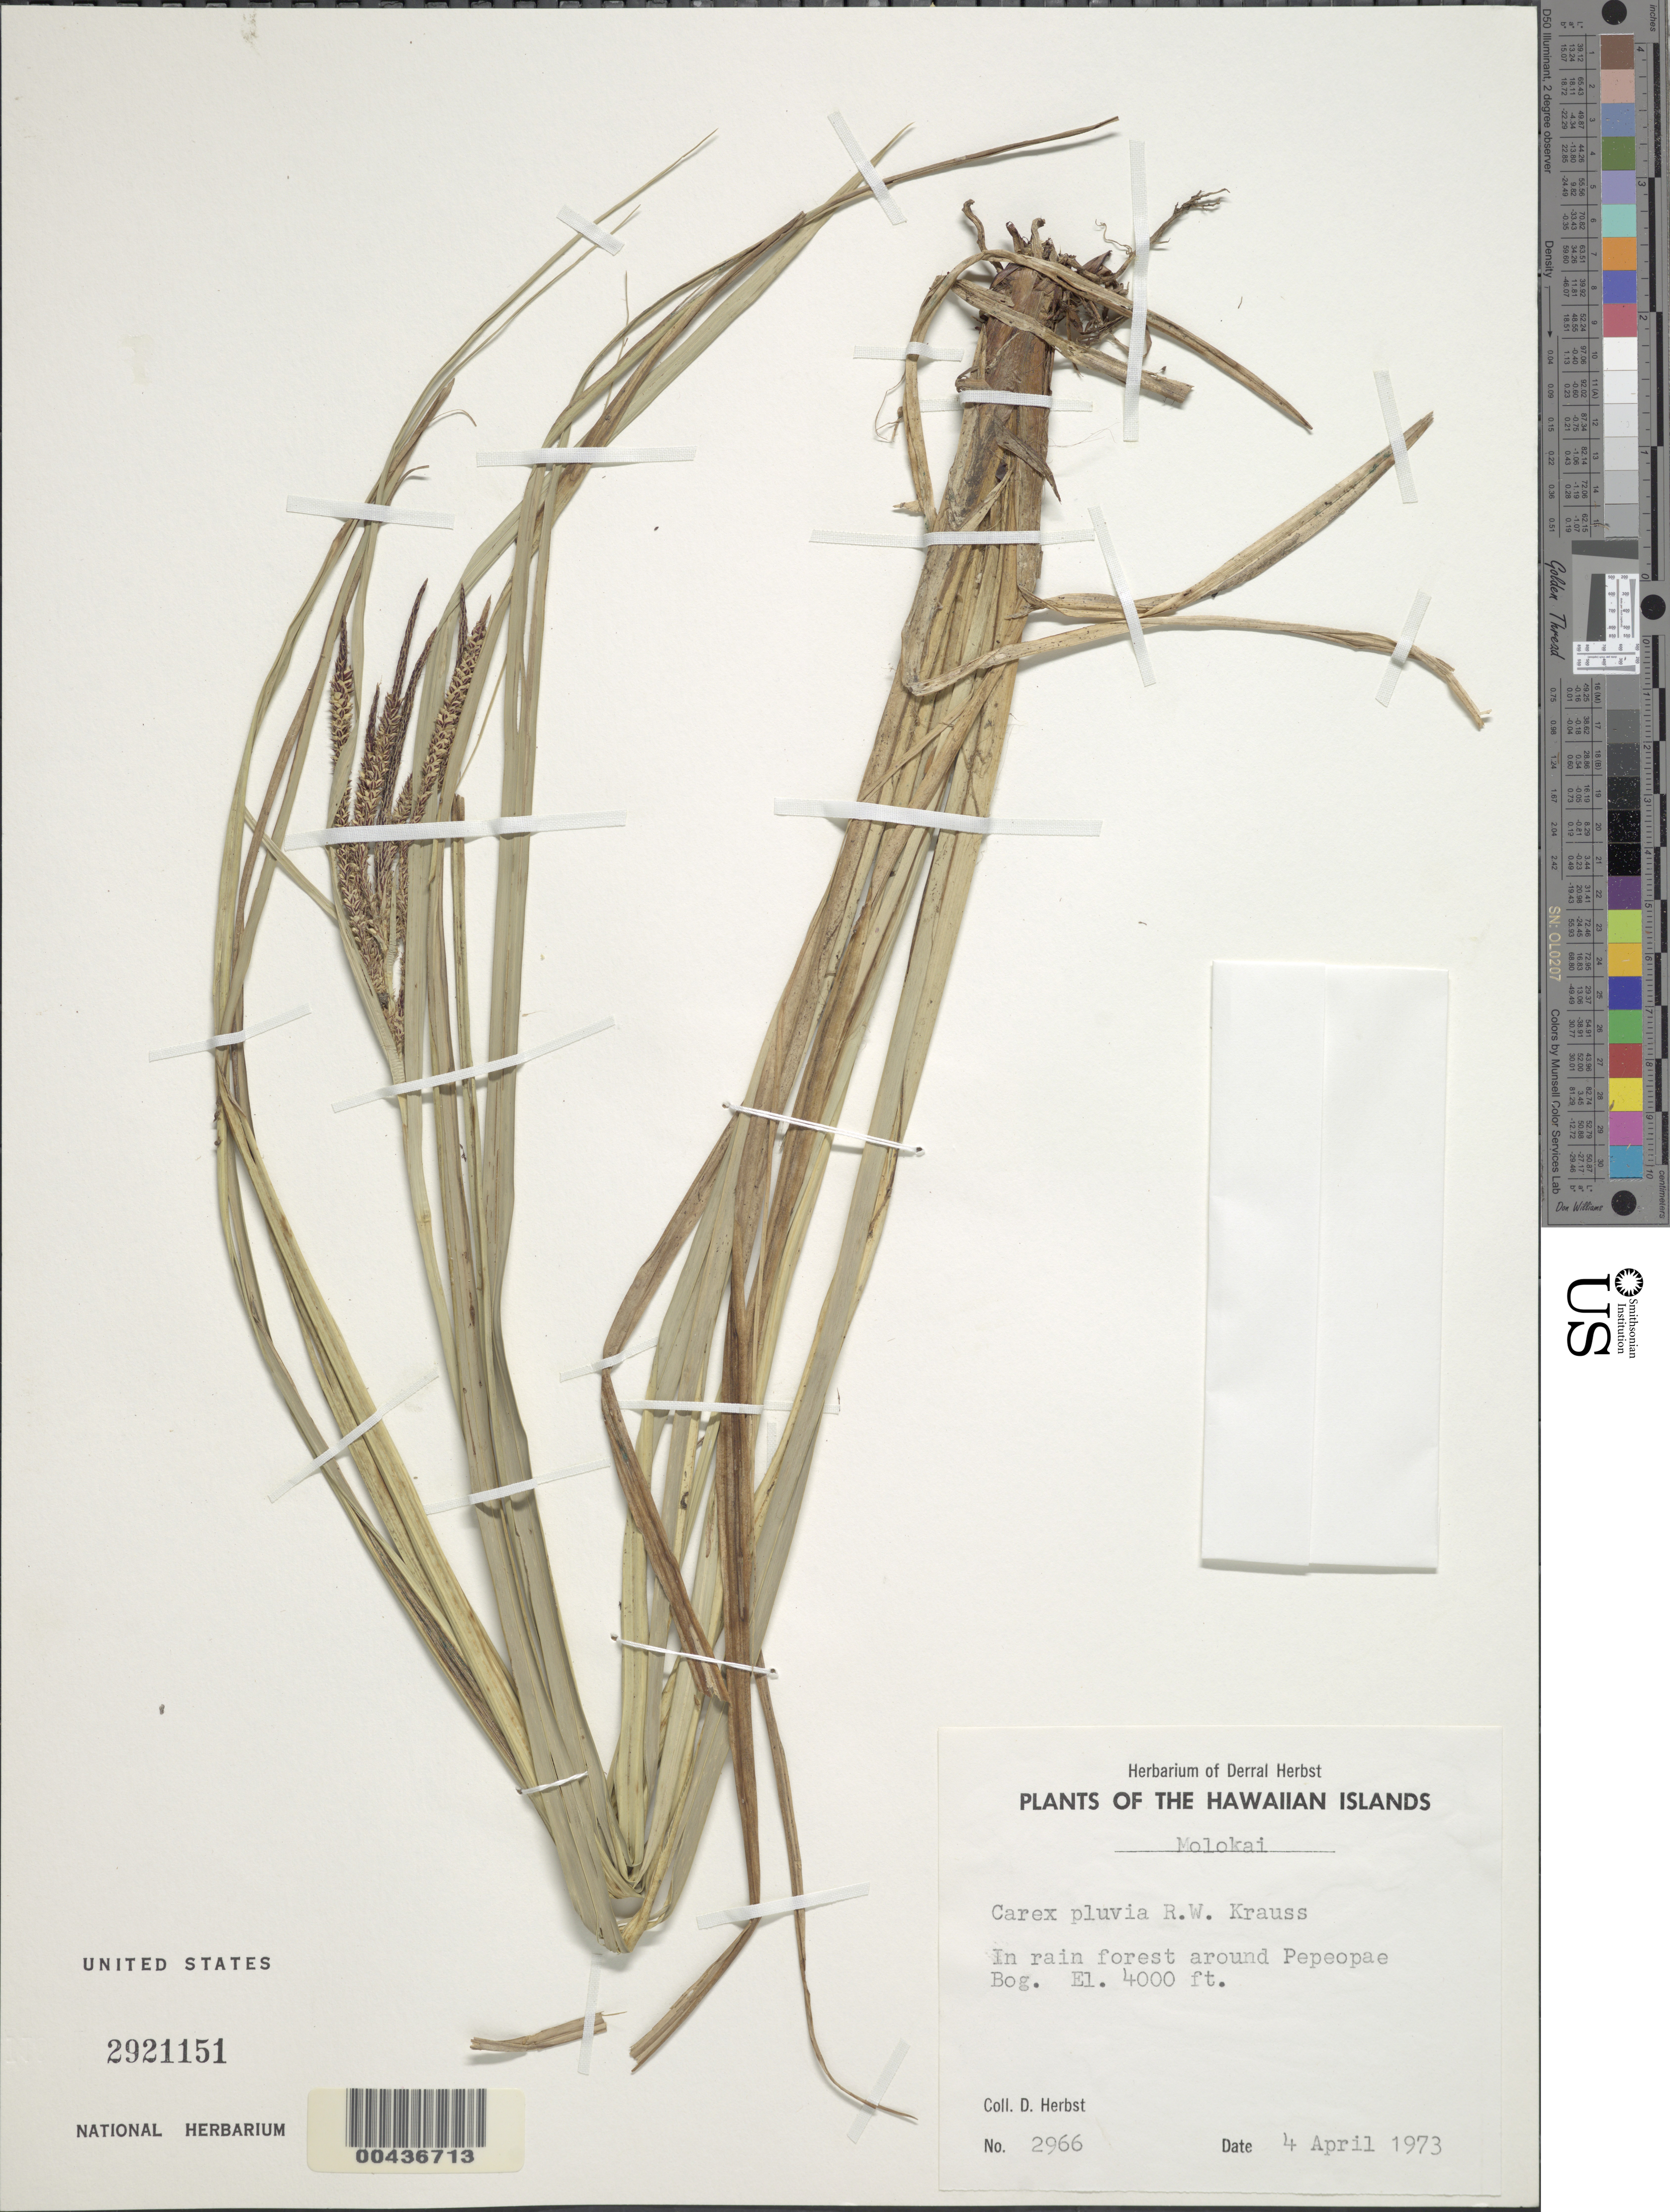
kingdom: Plantae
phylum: Tracheophyta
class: Liliopsida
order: Poales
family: Cyperaceae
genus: Carex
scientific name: Carex alligata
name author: Boott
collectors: D. R. Herbst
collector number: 2966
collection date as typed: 4 Apr 1973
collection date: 1973-04-04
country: United States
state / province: Hawaii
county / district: Maui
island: Moloka'i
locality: In rain forest around Pepeopae Bog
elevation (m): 1219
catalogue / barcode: US 2921151